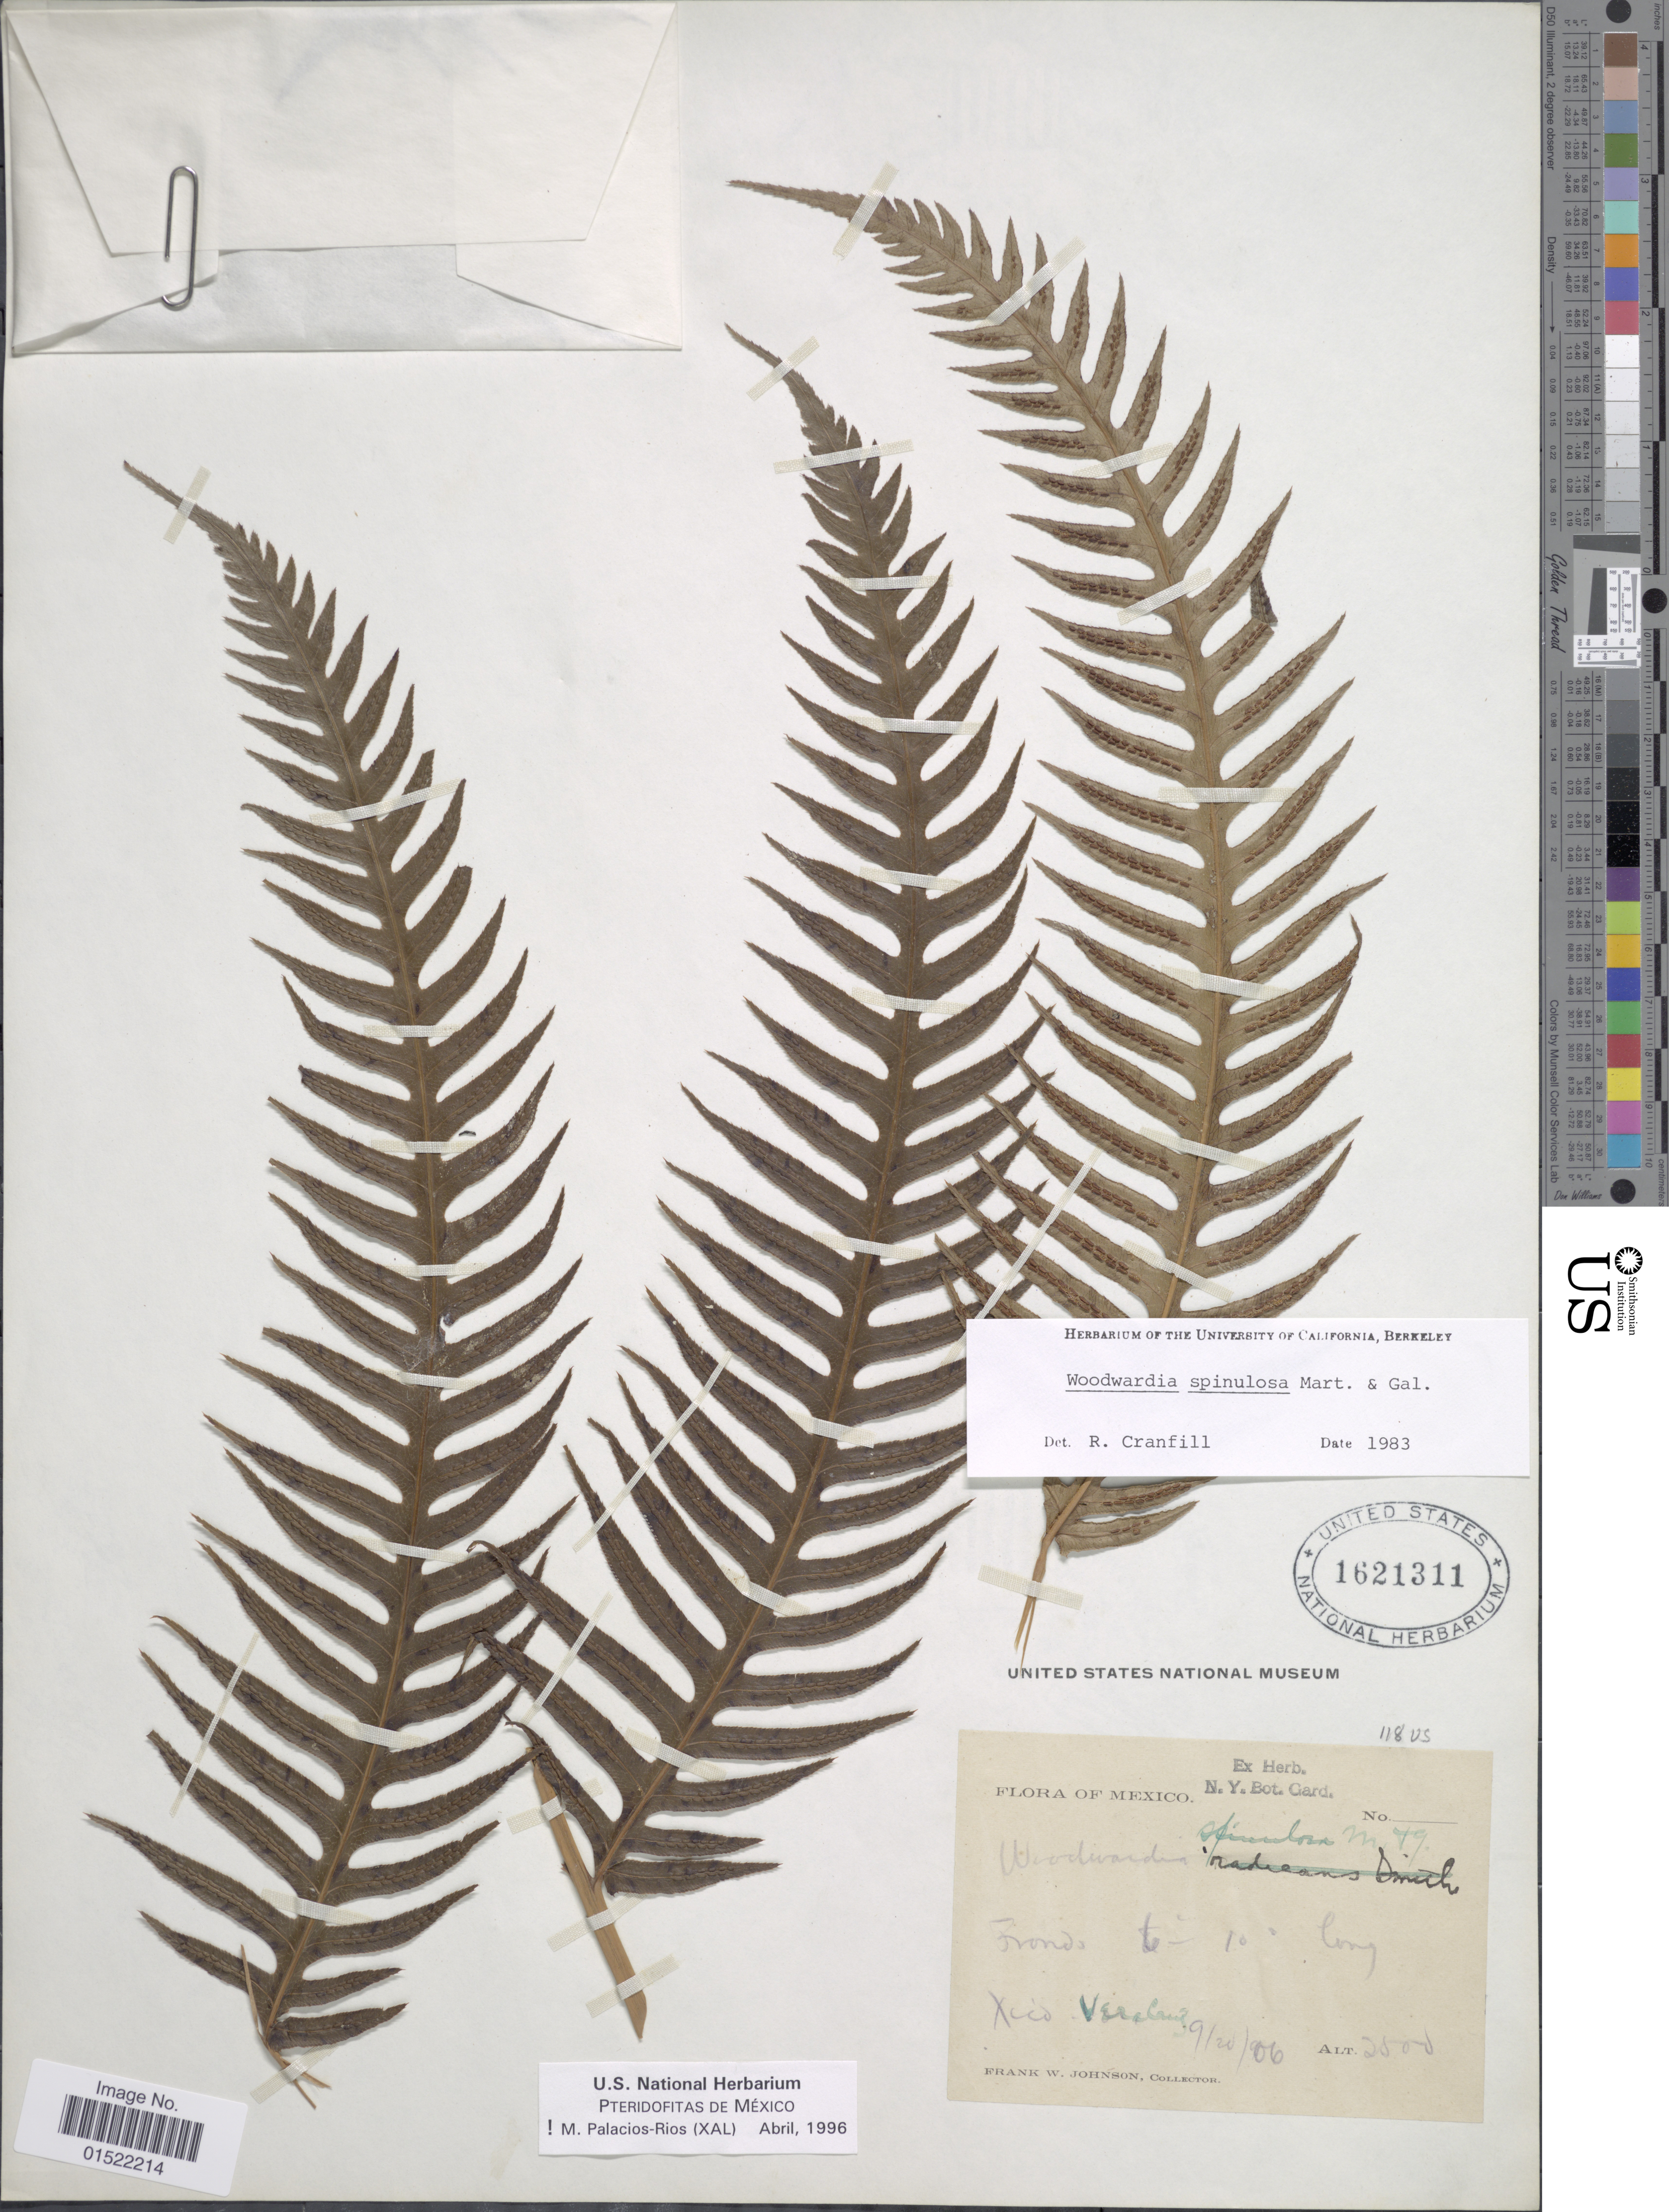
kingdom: Plantae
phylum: Tracheophyta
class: Polypodiopsida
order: Polypodiales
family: Blechnaceae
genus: Woodwardia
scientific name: Woodwardia spinulosa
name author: M. Martens & Galeotti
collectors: F. W. Johnson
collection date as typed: Transcribed d/m/y: 28/9/6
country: Mexico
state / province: Veracruz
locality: Xico, VeraCruz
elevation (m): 762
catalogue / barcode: US 1621311